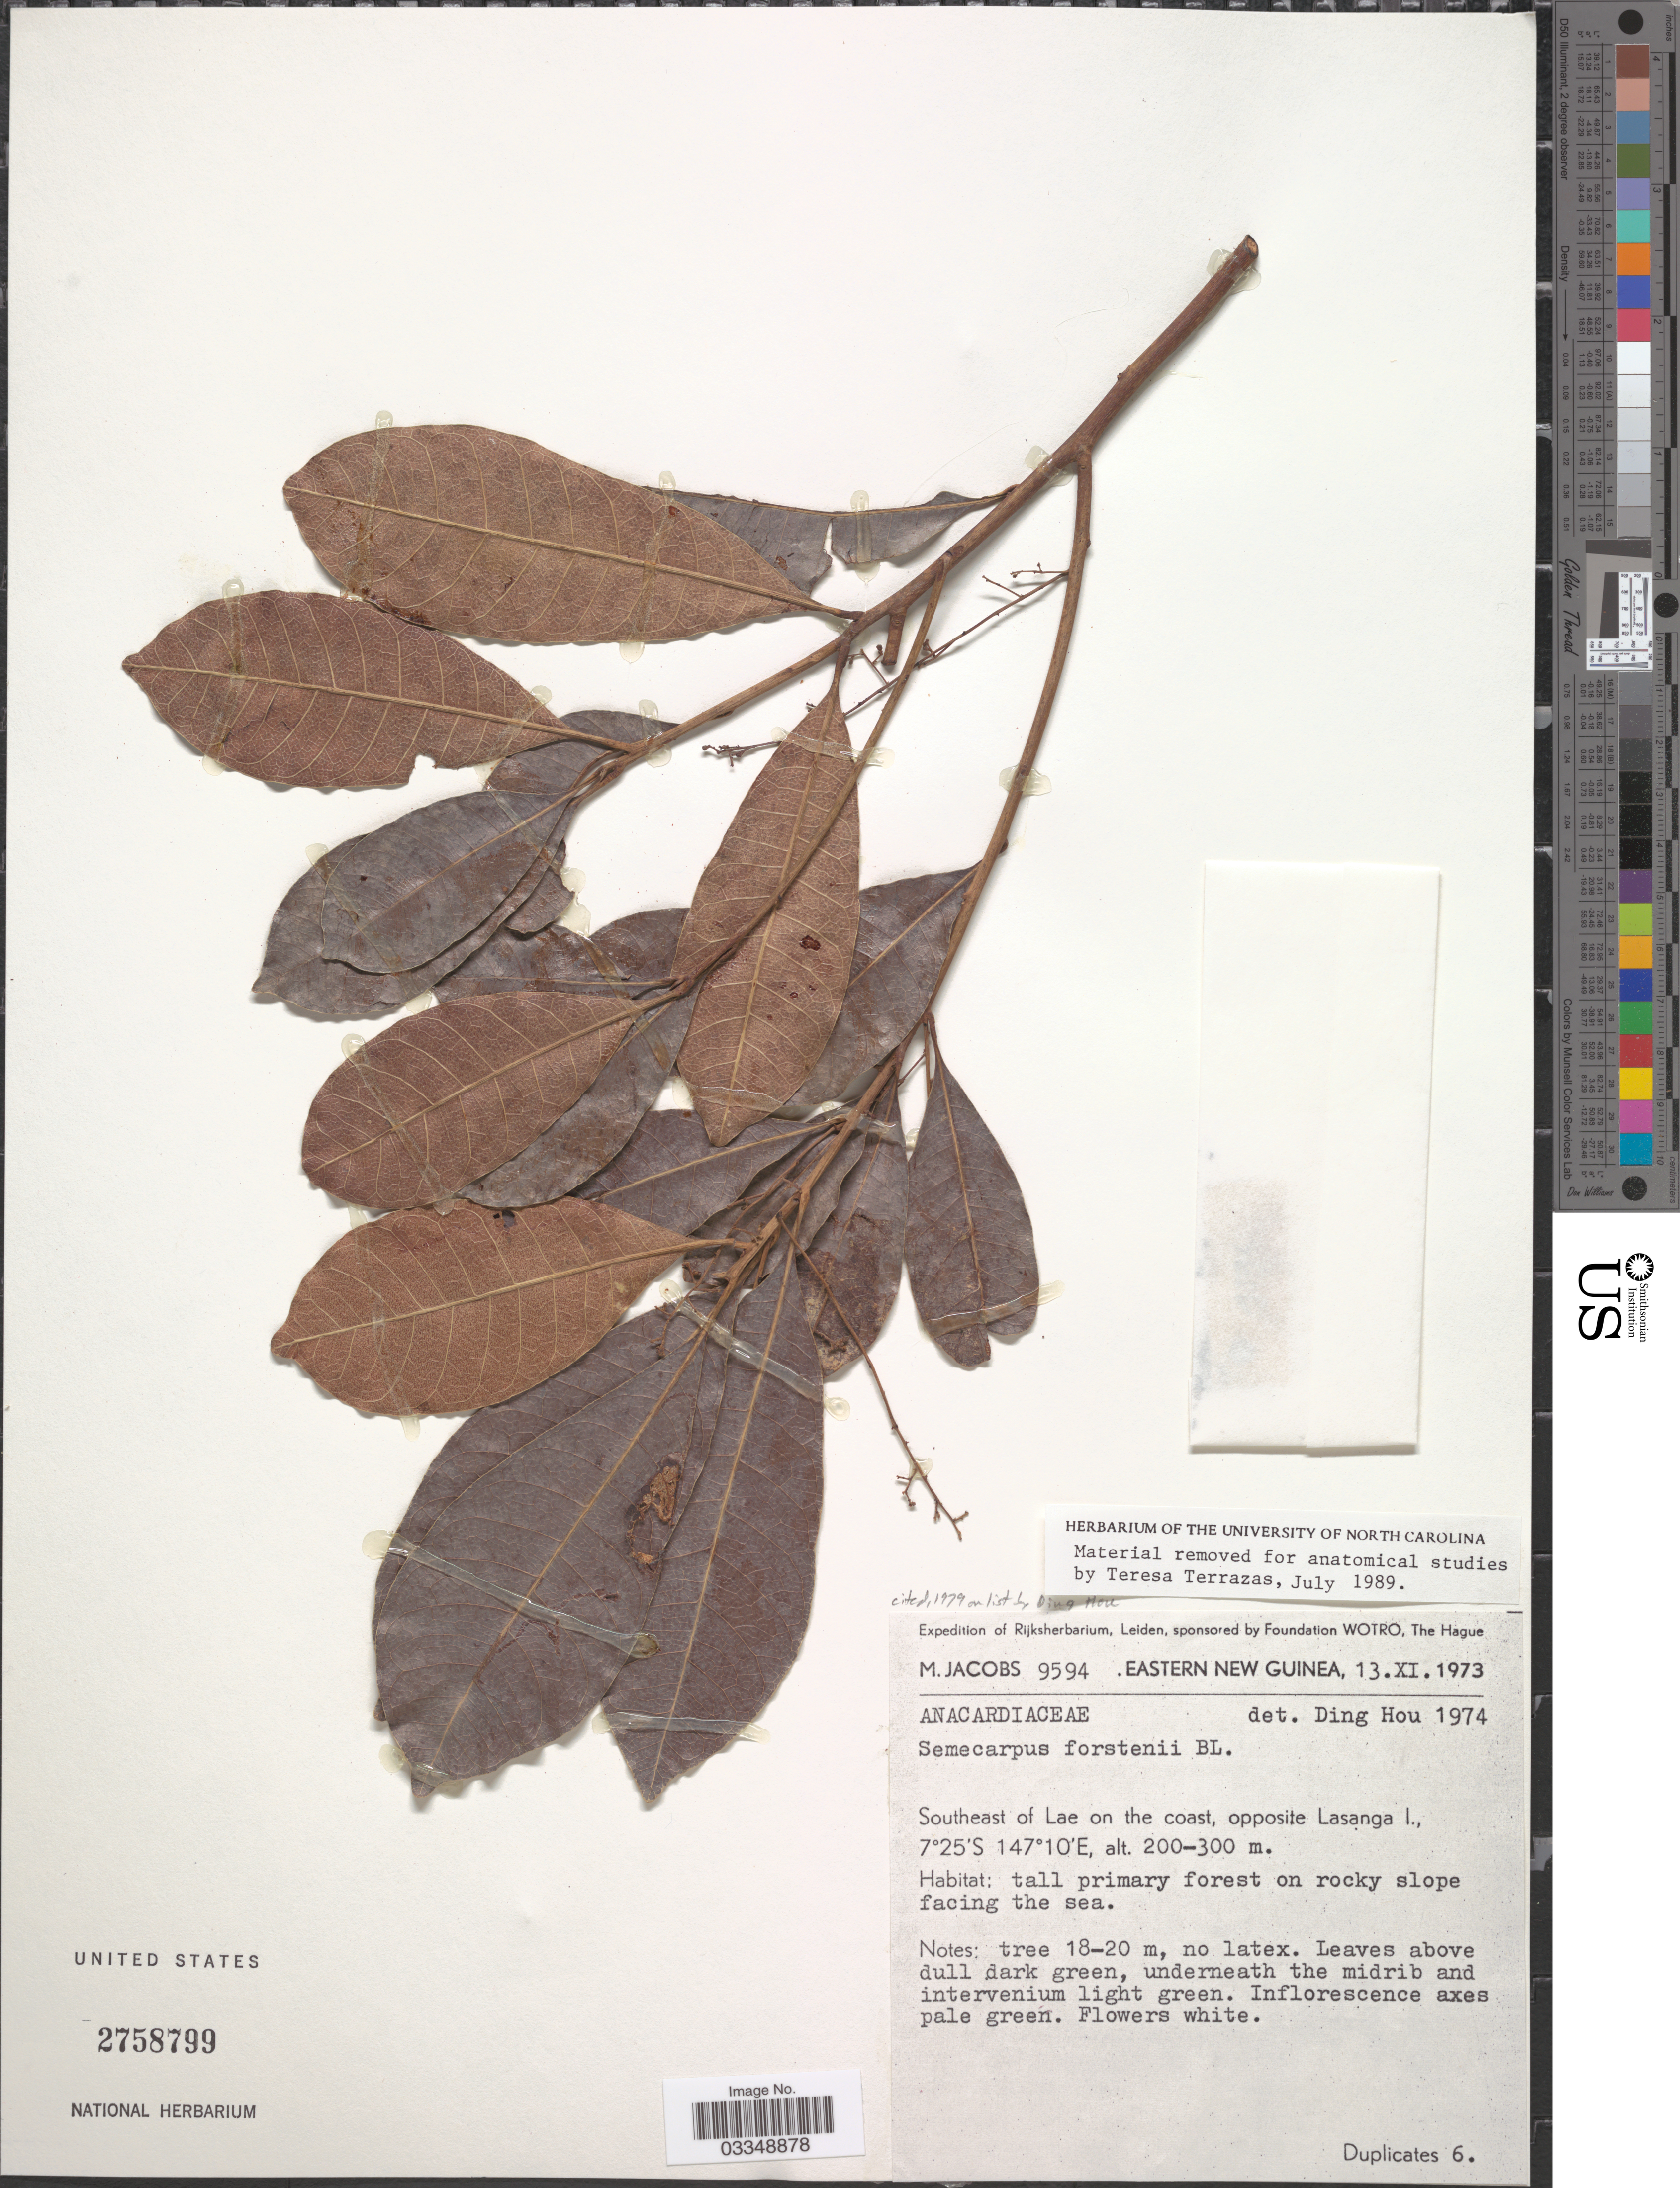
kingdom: Plantae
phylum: Tracheophyta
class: Magnoliopsida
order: Sapindales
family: Anacardiaceae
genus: Semecarpus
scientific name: Semecarpus forstenii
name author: Blume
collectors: M. Jacobs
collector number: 9594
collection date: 1973-11-13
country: Papua New Guinea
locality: Eastern New Guinea. Southeast of Lae on the coast, opposite Lasanga I.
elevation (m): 200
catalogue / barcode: US 2758799